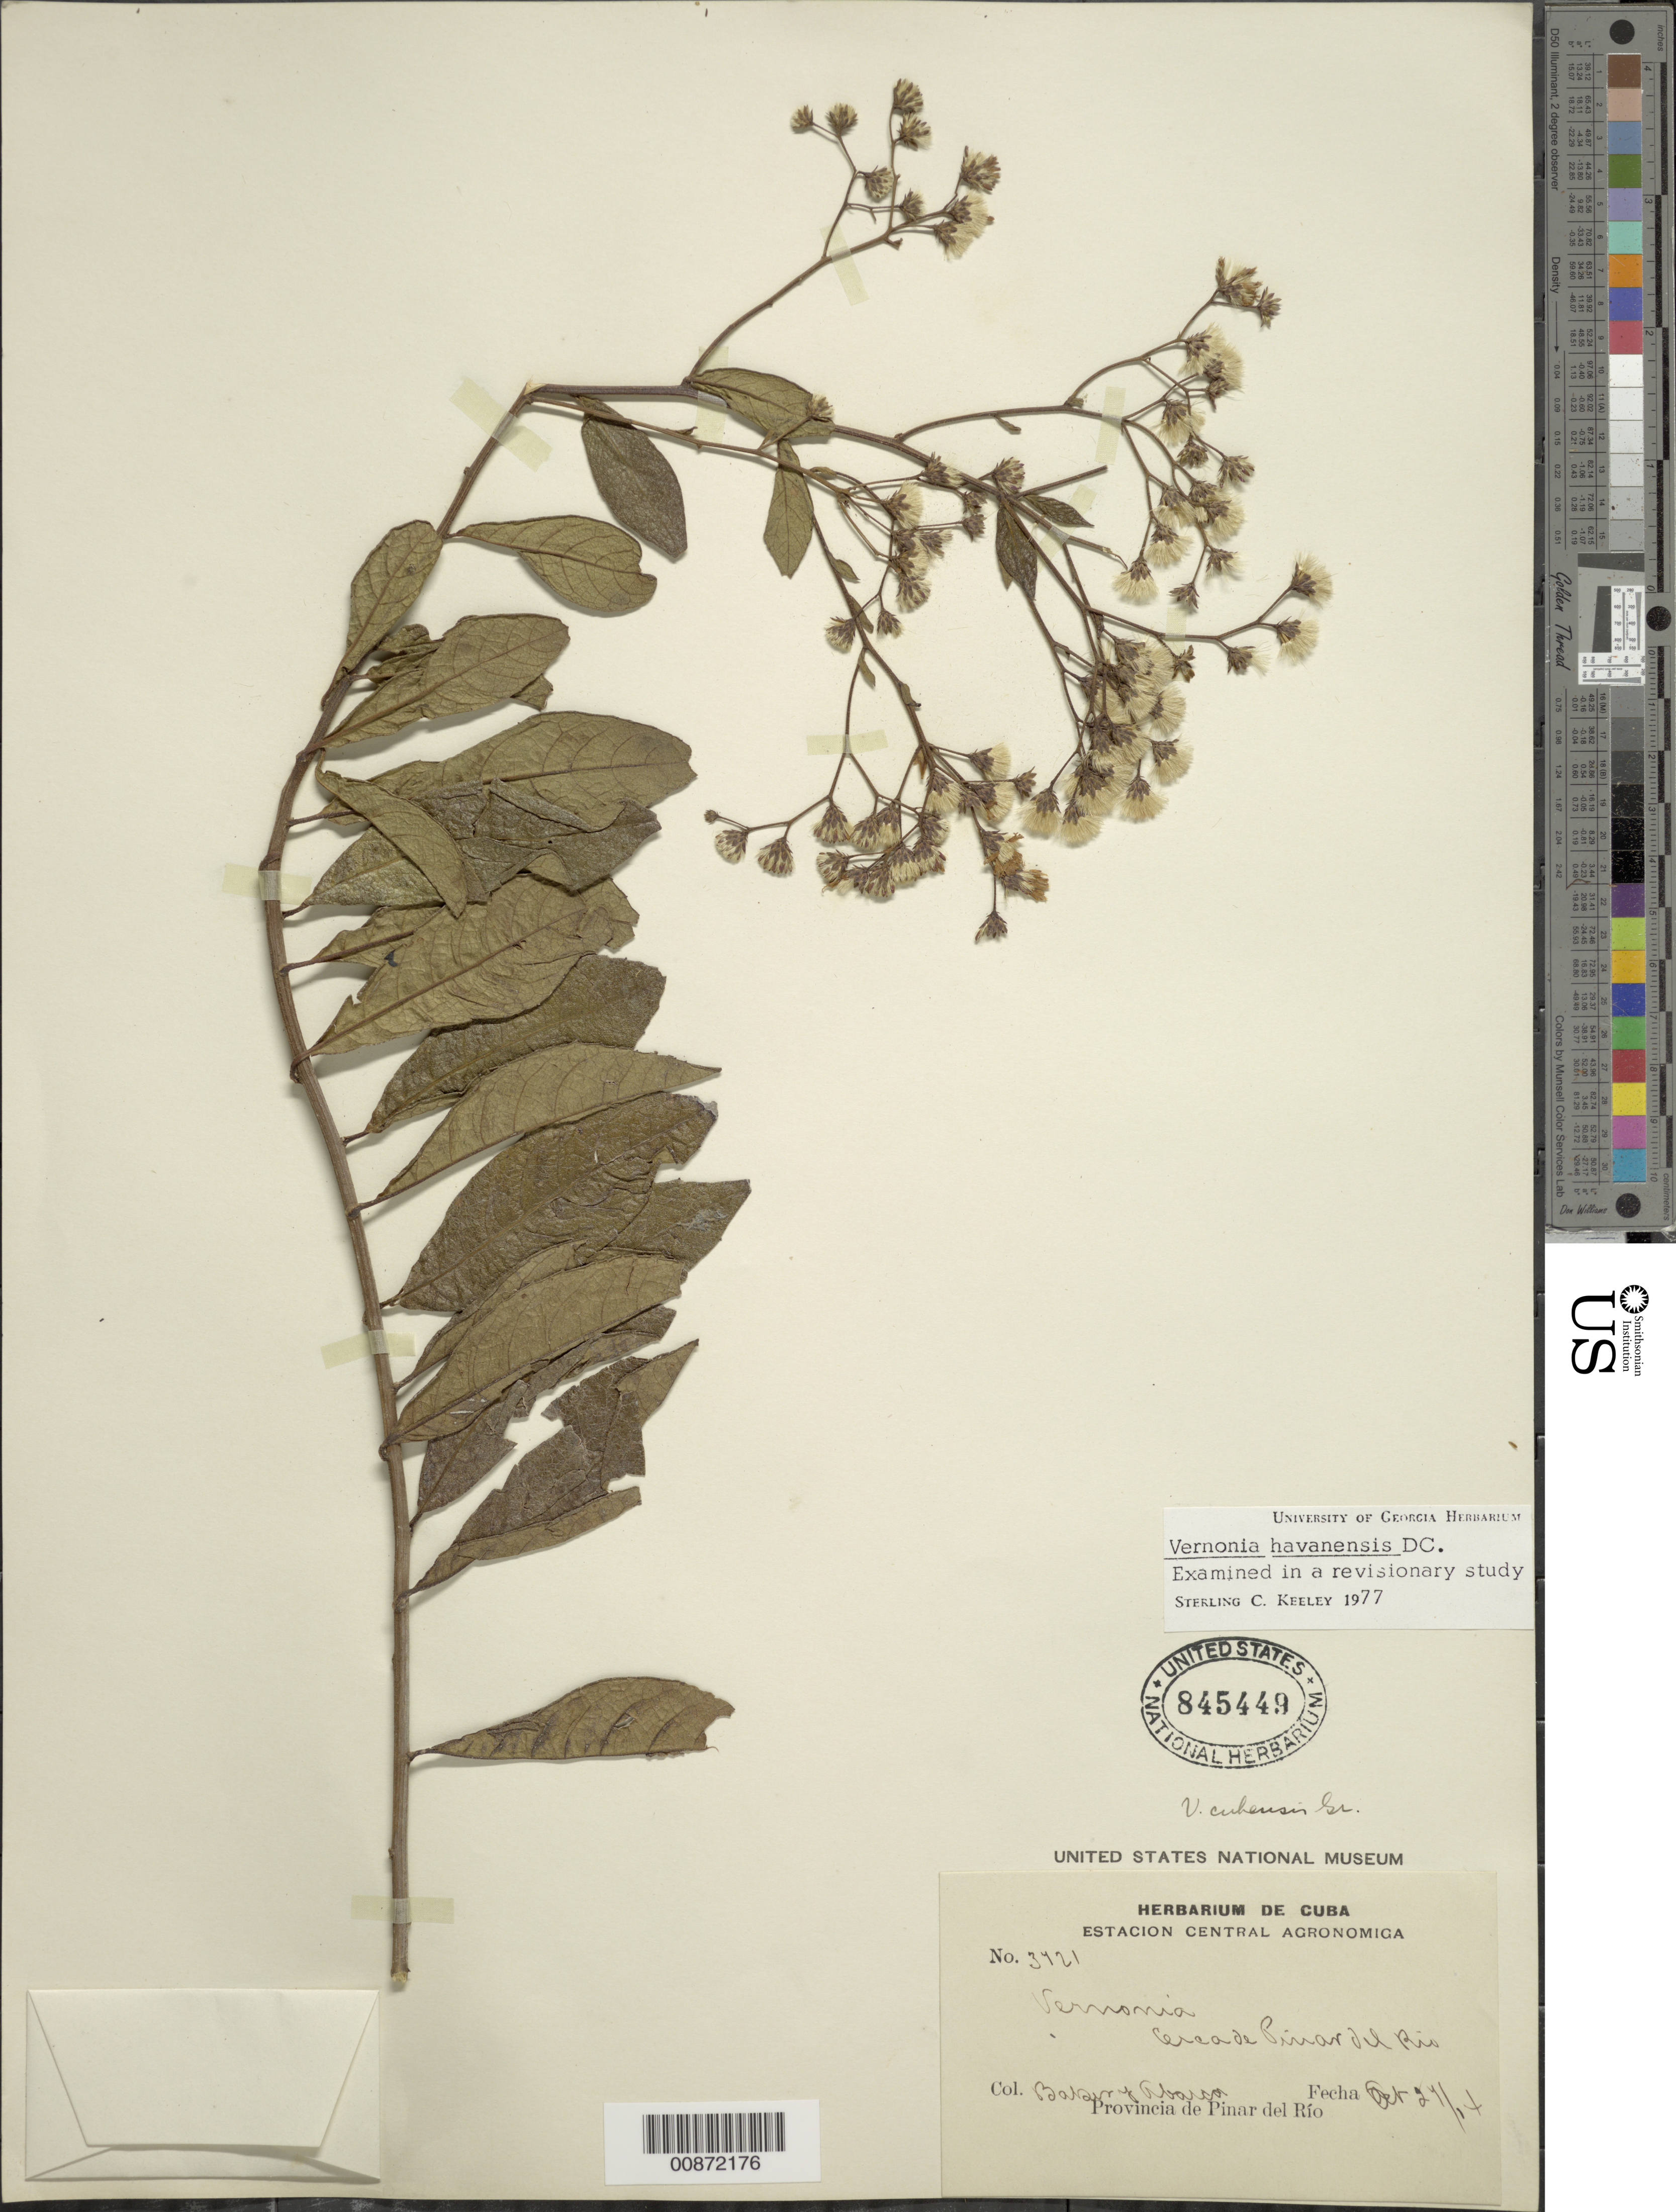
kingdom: Plantae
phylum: Tracheophyta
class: Magnoliopsida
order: Asterales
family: Asteraceae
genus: Vernonanthura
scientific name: Vernonanthura havanensis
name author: (DC.) H. Rob.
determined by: Keeley, S. C.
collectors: C. F. Baker & M. Abarca y Vascquez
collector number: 3721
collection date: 1914-10-27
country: Cuba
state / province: Pinar del Río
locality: Cerca de Pinar del Río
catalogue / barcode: US 845449